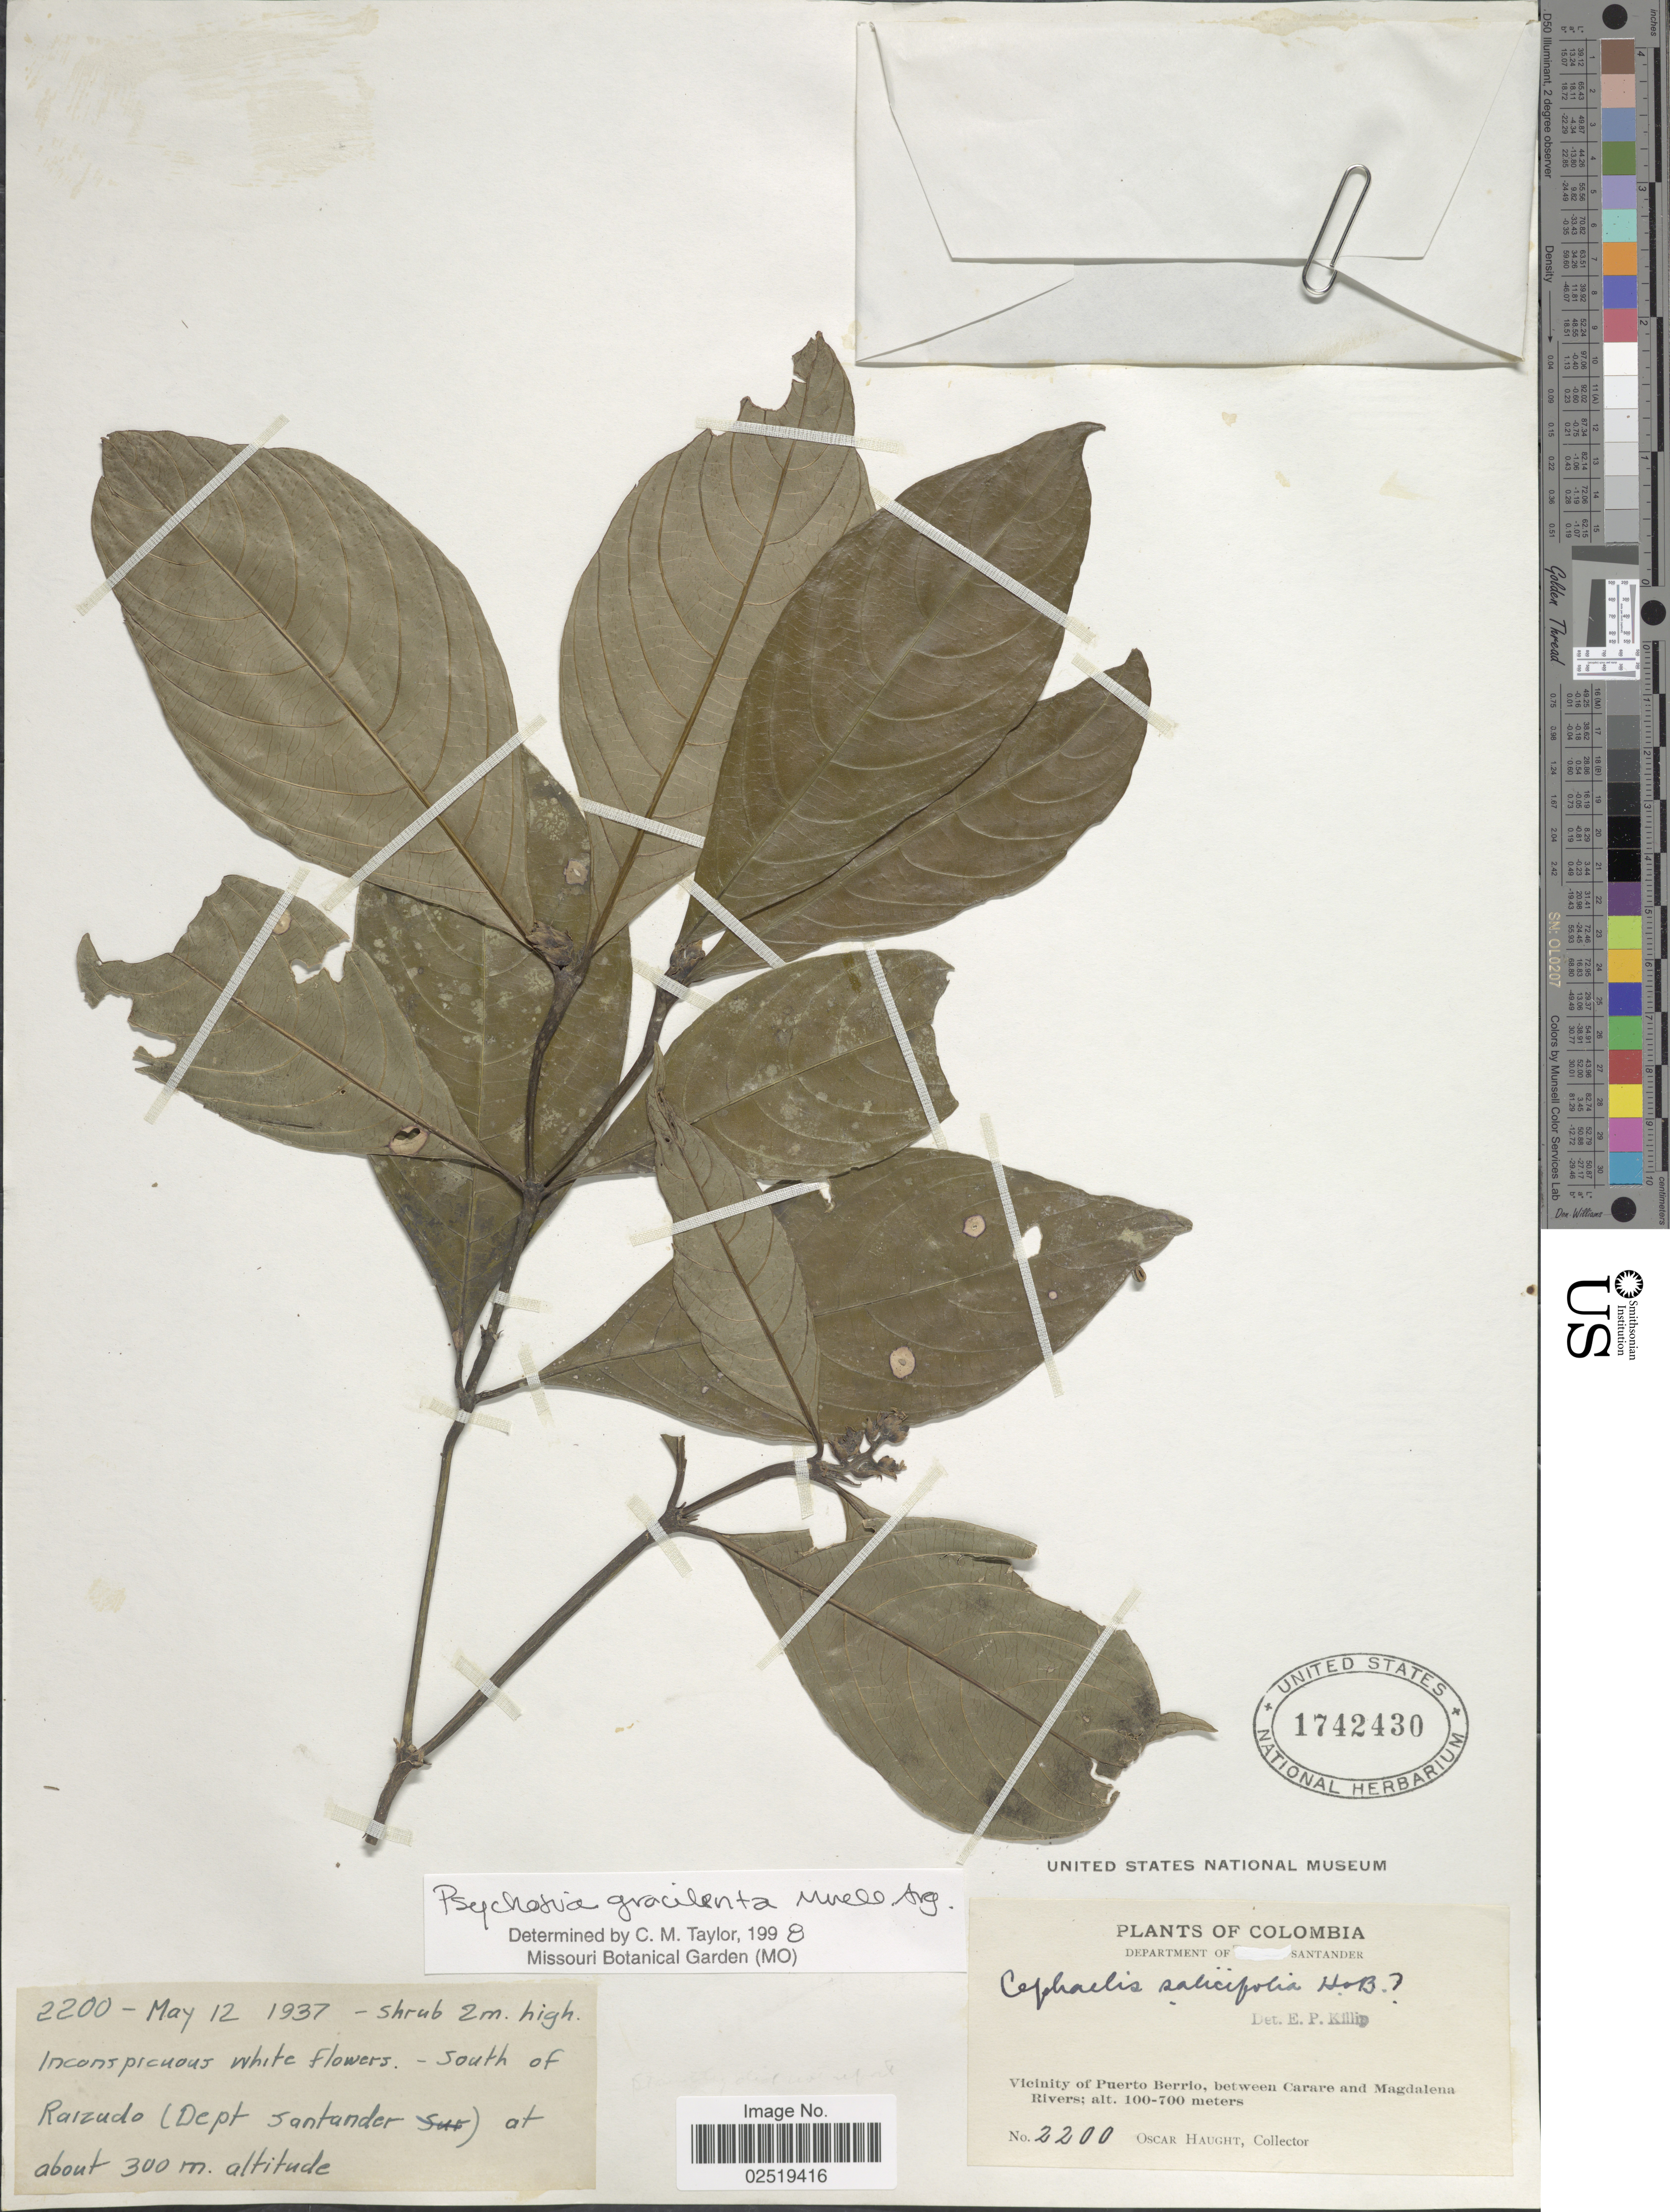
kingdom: Plantae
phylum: Tracheophyta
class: Magnoliopsida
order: Gentianales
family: Rubiaceae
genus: Psychotria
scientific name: Psychotria gracilenta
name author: Müll. Arg.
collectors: O. L. Haught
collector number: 2200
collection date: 1937-05-12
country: Colombia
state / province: Santander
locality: South of Raizudo (Dept. Santander), Vicinity of Puerto Berrio, between Cacare and Magdalena Rivers.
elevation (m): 300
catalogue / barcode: US 1742430